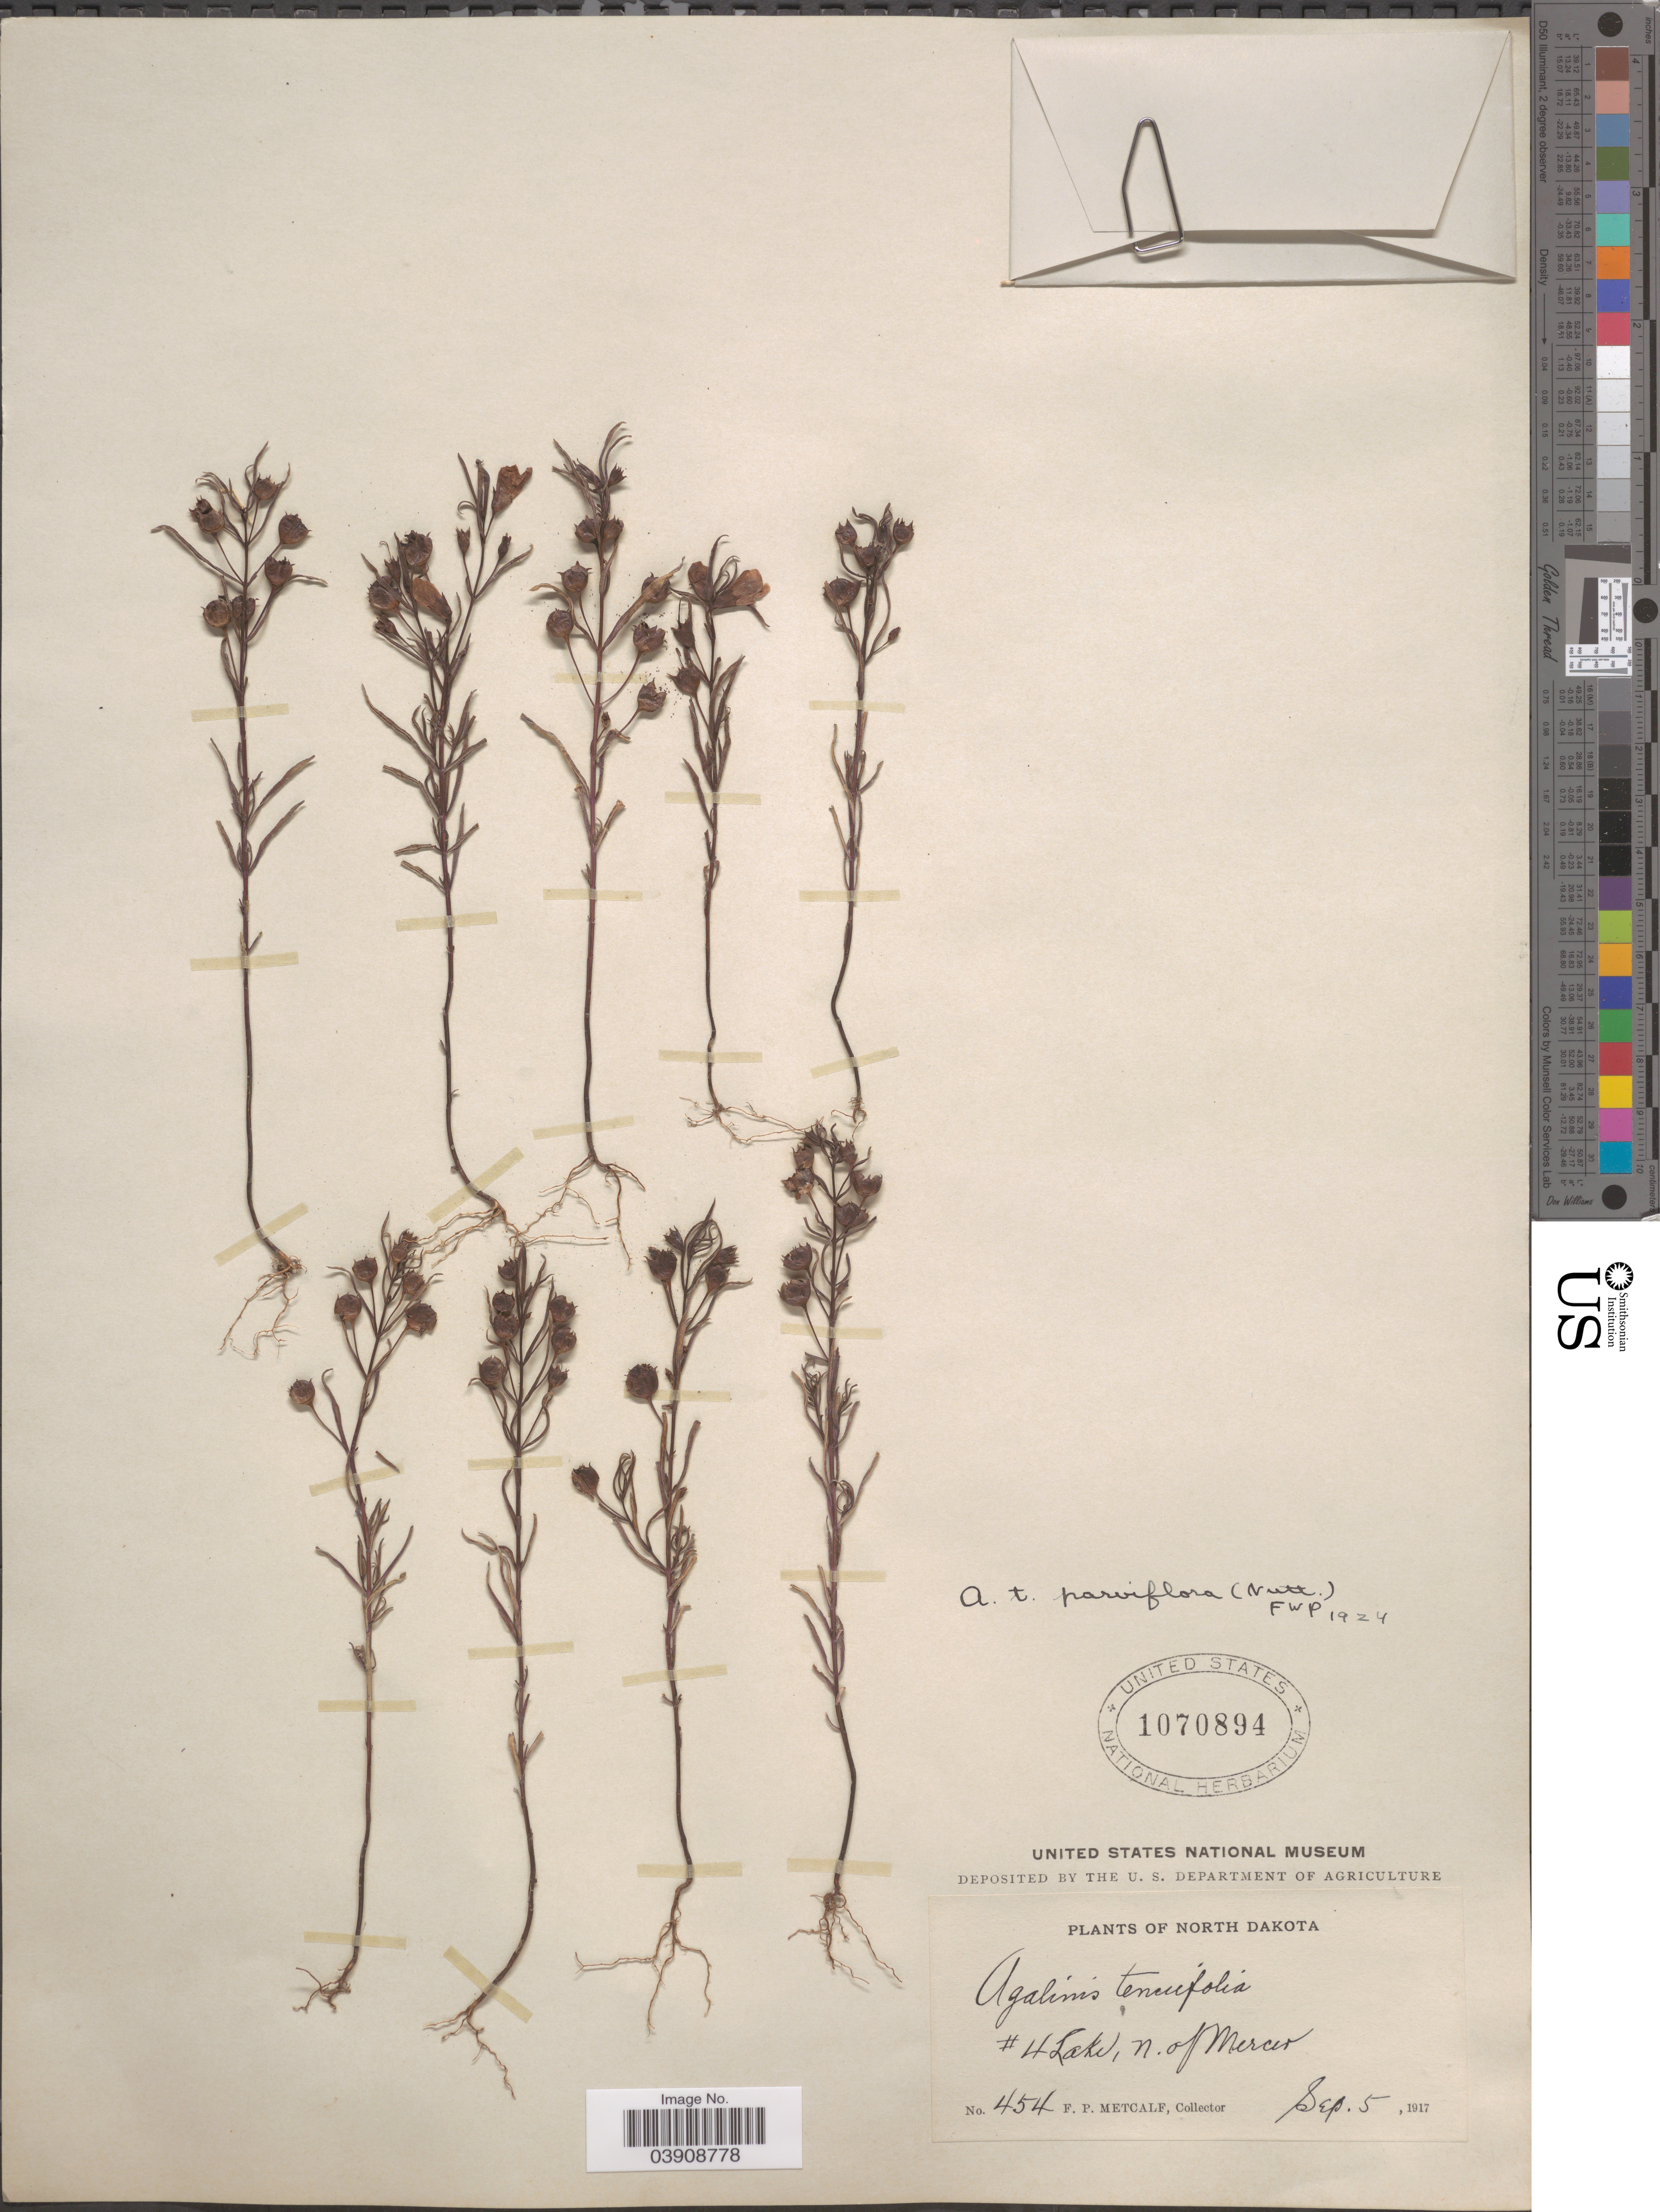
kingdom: Plantae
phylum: Tracheophyta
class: Magnoliopsida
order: Lamiales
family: Orobanchaceae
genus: Agalinis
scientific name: Agalinis tenuifolia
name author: (Vahl) Raf.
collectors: F. Metcalf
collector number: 454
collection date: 1917-09-05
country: United States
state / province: North Dakota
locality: #4 Lake, n. of Merced.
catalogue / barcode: US 1070894